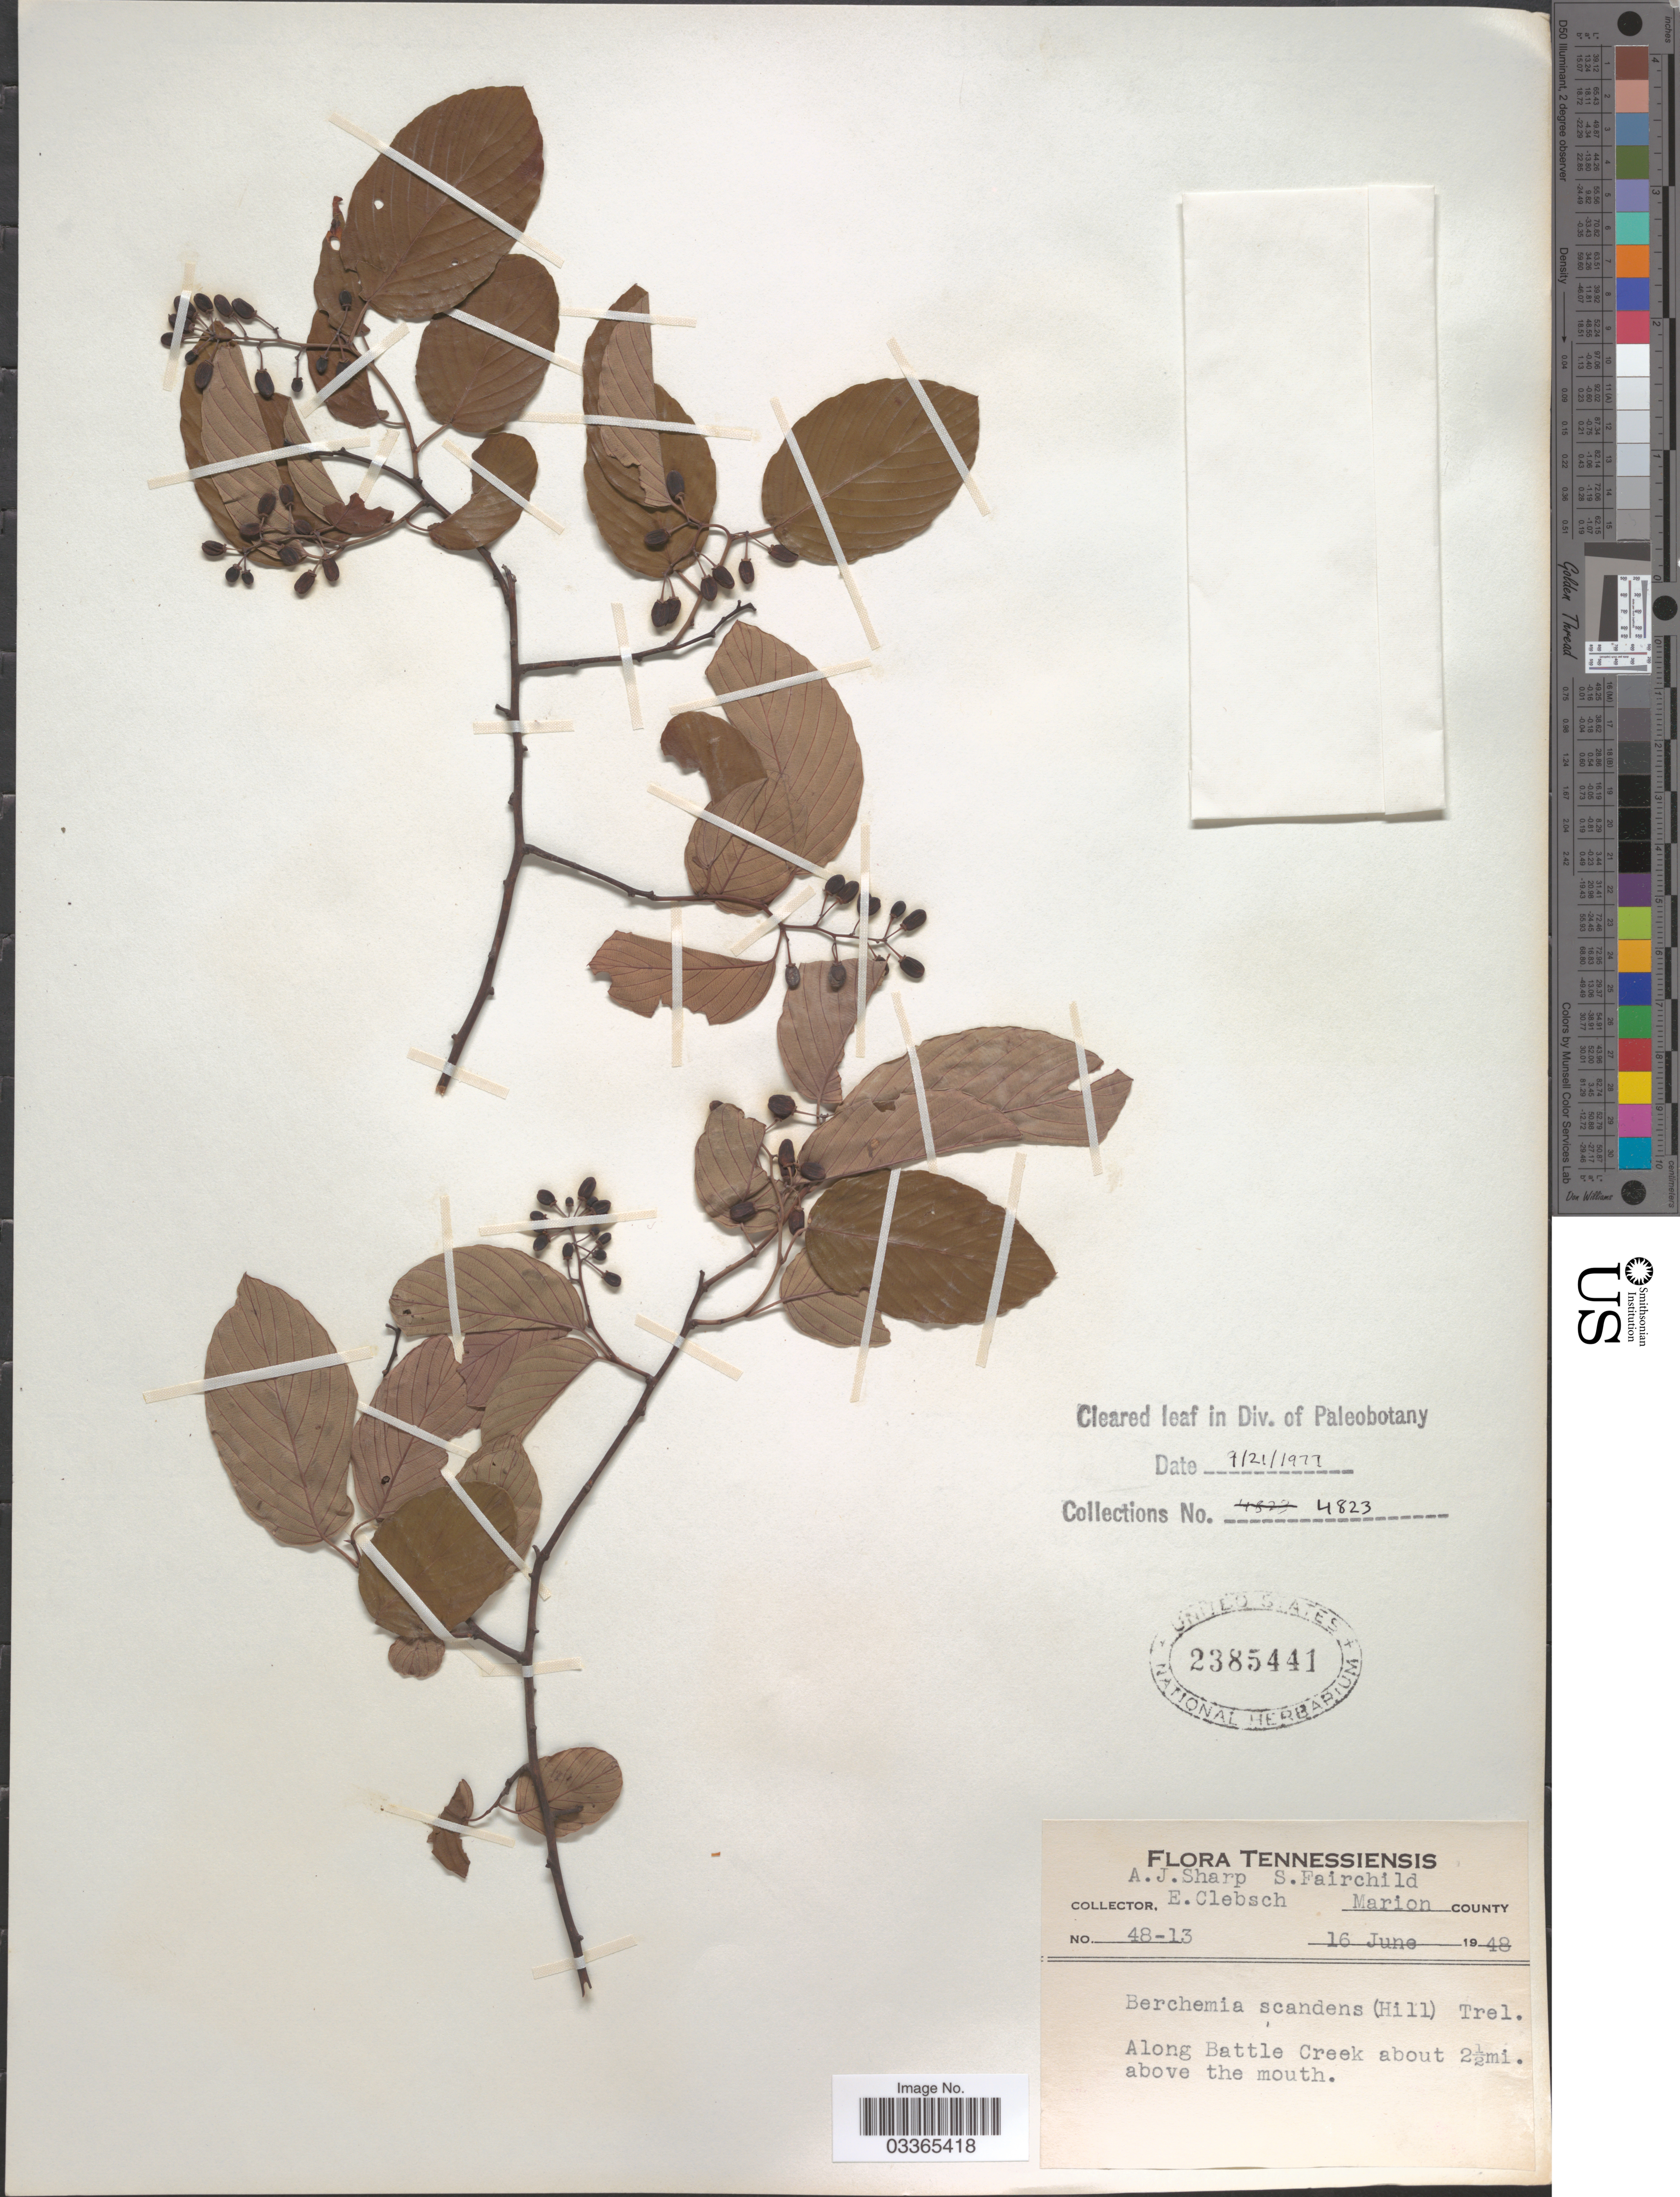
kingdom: Plantae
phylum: Tracheophyta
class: Magnoliopsida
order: Rosales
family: Rhamnaceae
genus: Berchemia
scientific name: Berchemia scandens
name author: (Hill) K. Koch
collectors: A. J. Sharp, S. Fairchild & E. Clebsch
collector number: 48-13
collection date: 1948-06-16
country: United States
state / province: Tennessee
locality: Marion County. Along Battle Creek about 2½ mi. above the mouth.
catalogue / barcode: US 2385441